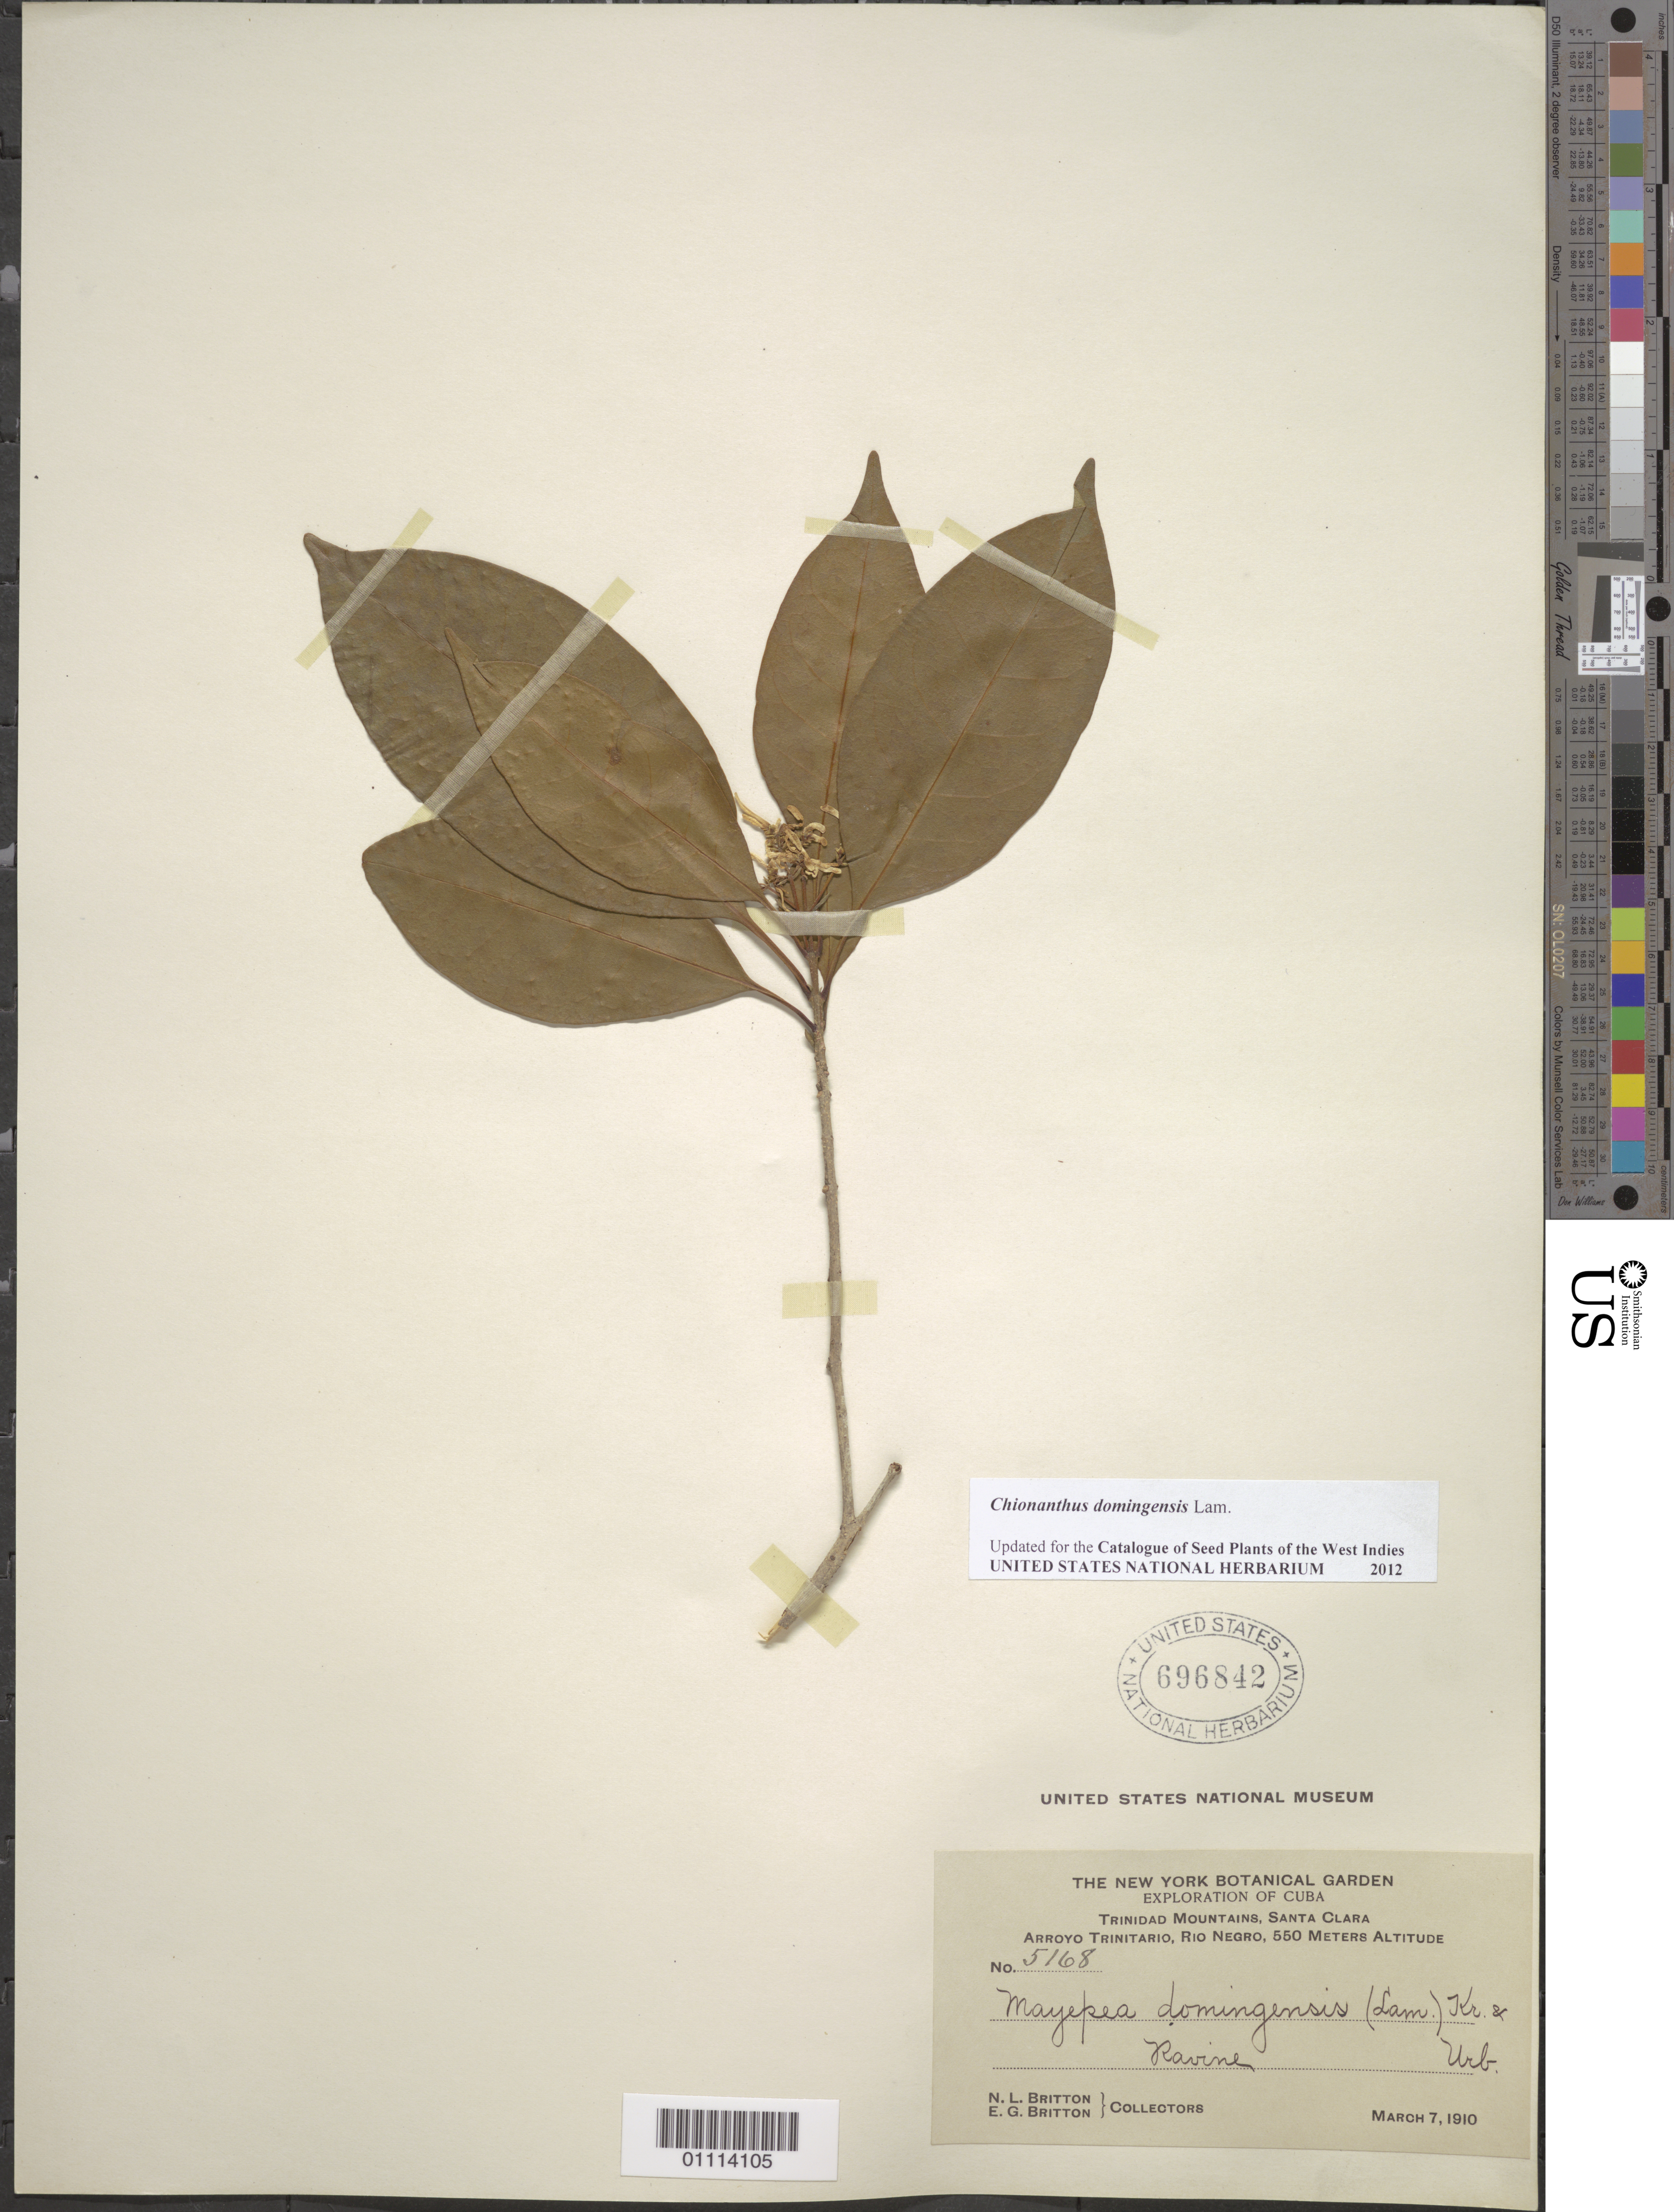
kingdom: Plantae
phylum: Tracheophyta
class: Magnoliopsida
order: Lamiales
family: Oleaceae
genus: Linociera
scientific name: Linociera domingensis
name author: (Lam.) Knobl.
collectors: N. Britton & E. G. Britton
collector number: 5168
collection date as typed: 07 Mar 1910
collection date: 1910-03-07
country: Cuba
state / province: Villa Clara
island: Cuba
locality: Trinidad Mountains, Santa Clara, Arroyo Trinitario, Rio Negro, ravine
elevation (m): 550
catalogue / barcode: US 696842